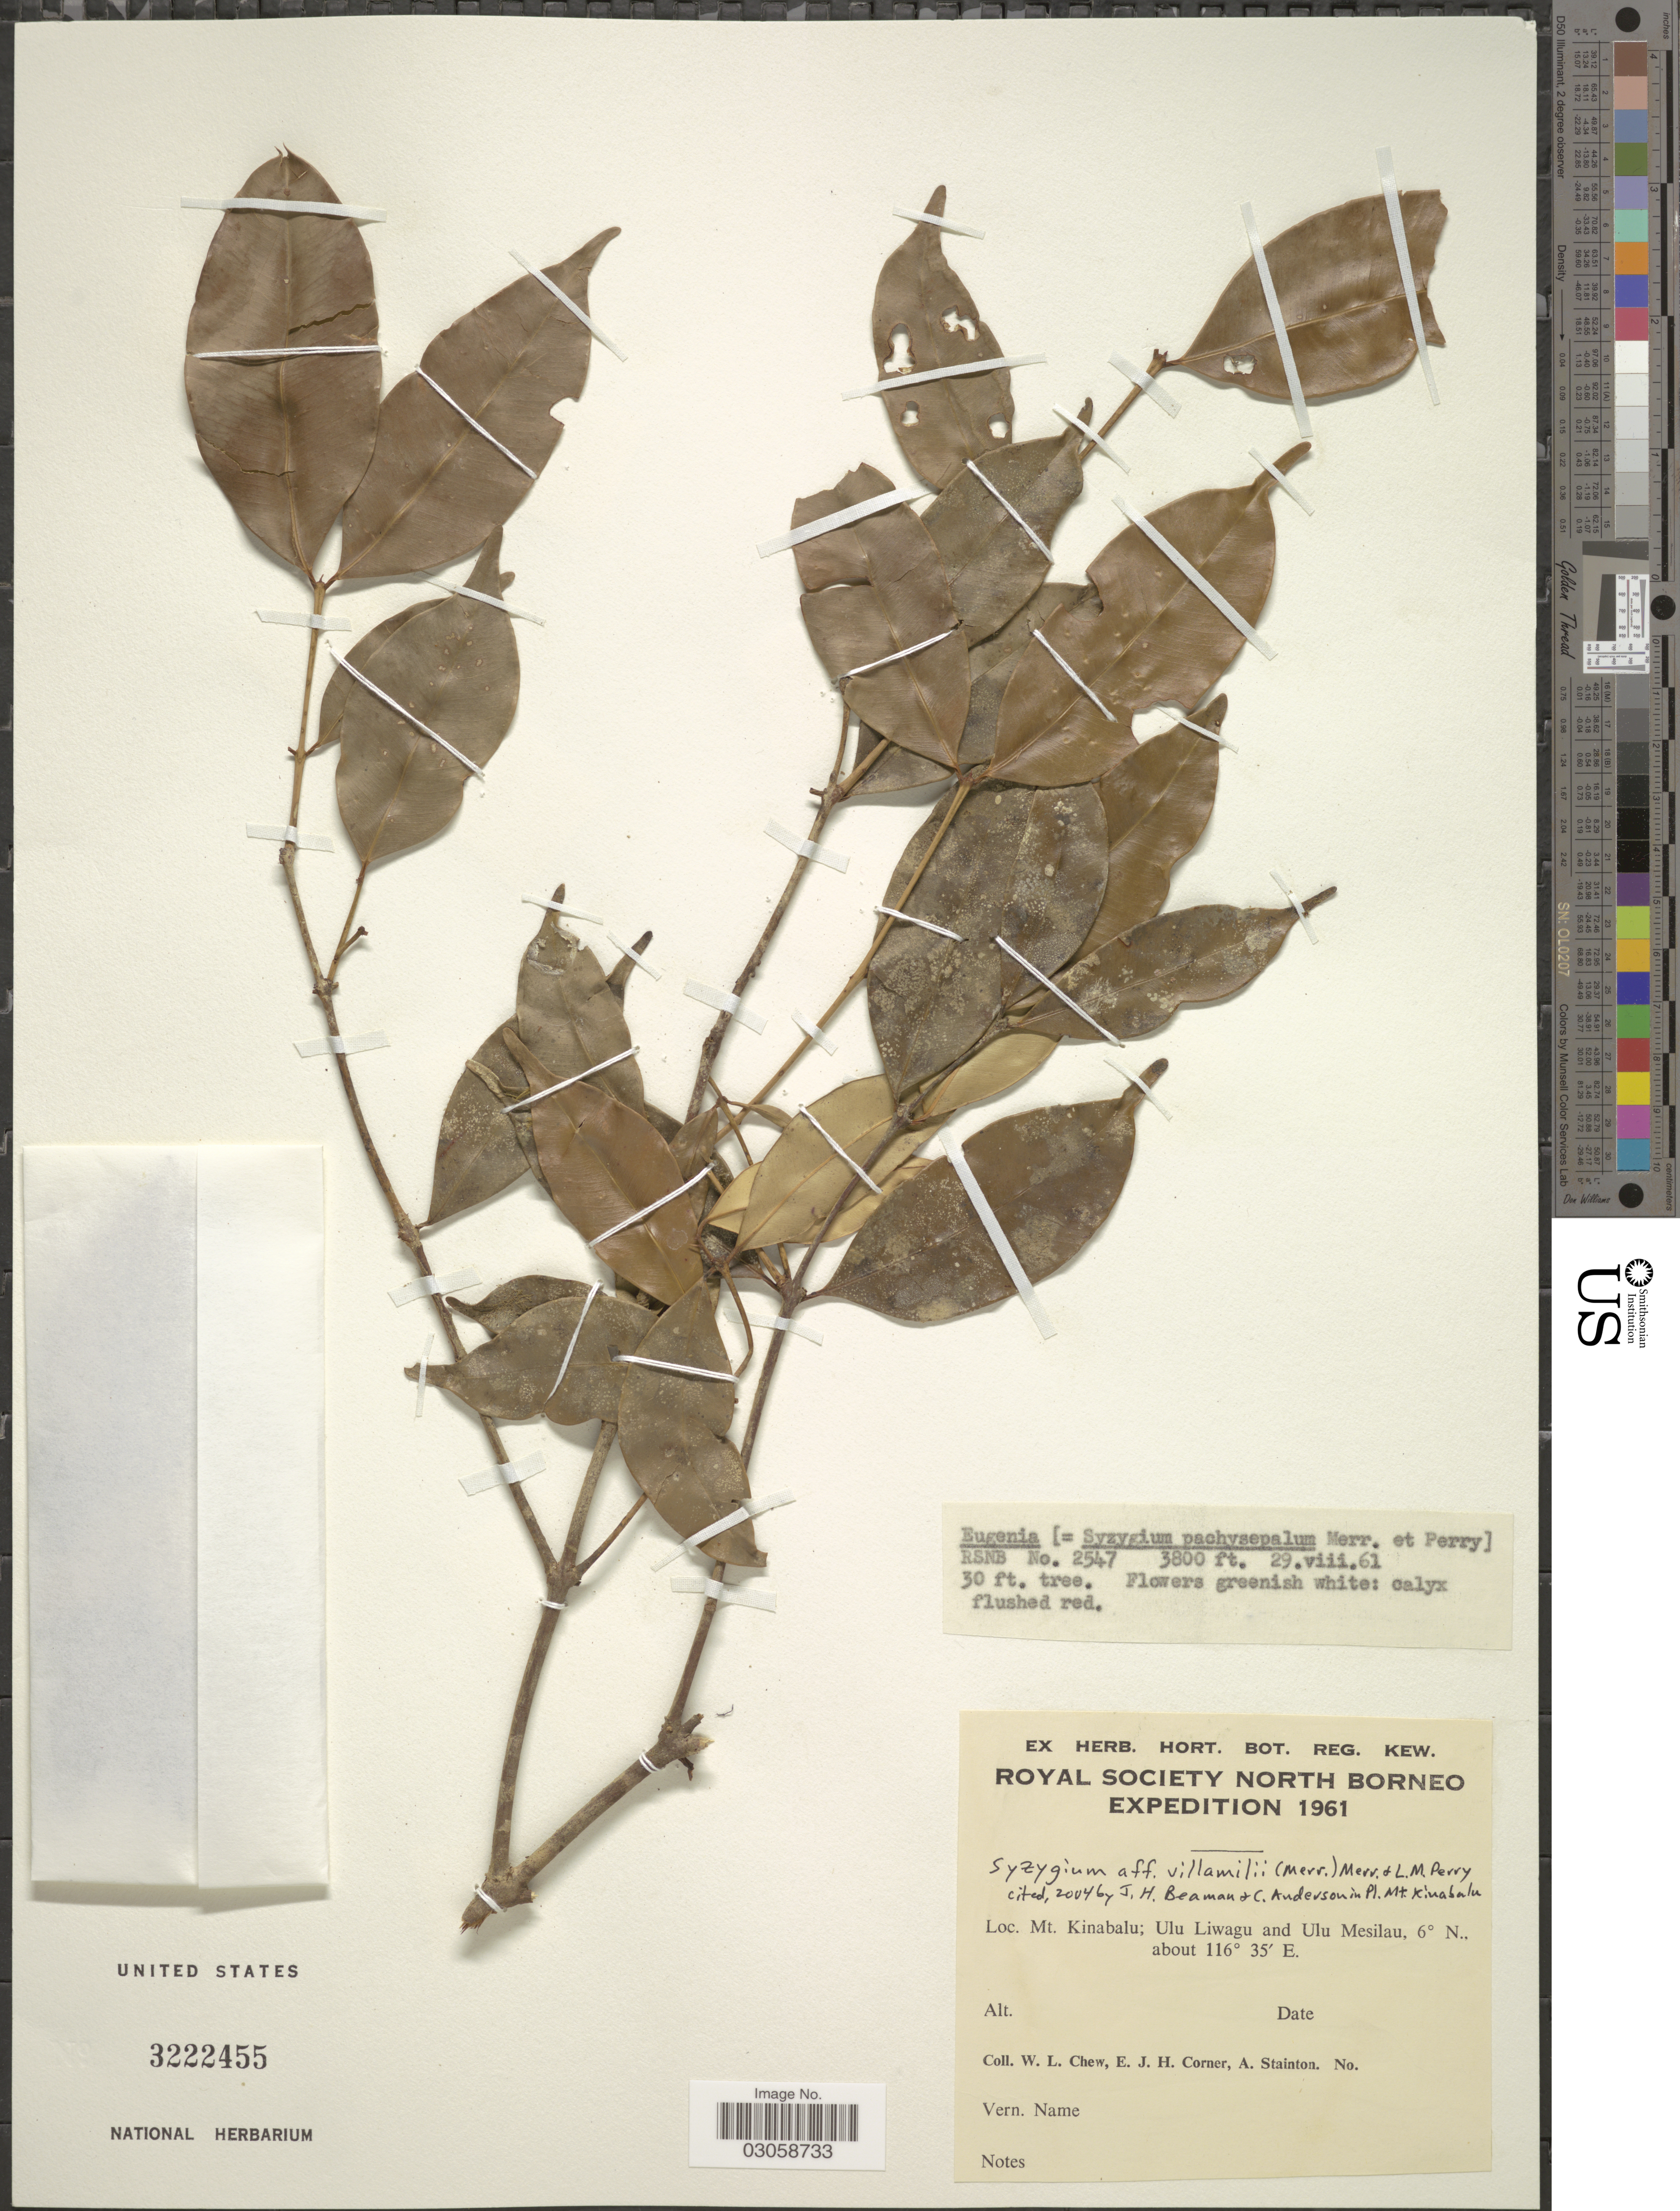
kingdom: Plantae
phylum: Tracheophyta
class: Magnoliopsida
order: Myrtales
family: Myrtaceae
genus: Syzygium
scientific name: Syzygium villamilii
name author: (Merr.) Merr. & L.M. Perry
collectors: W. Chew, E. Corner & A. Stainton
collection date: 1961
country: Malaysia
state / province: Sabah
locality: North Borneo. Mt. Kinabalu; Ulu Liwagu and Ulu Mesilau.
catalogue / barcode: US 3222455